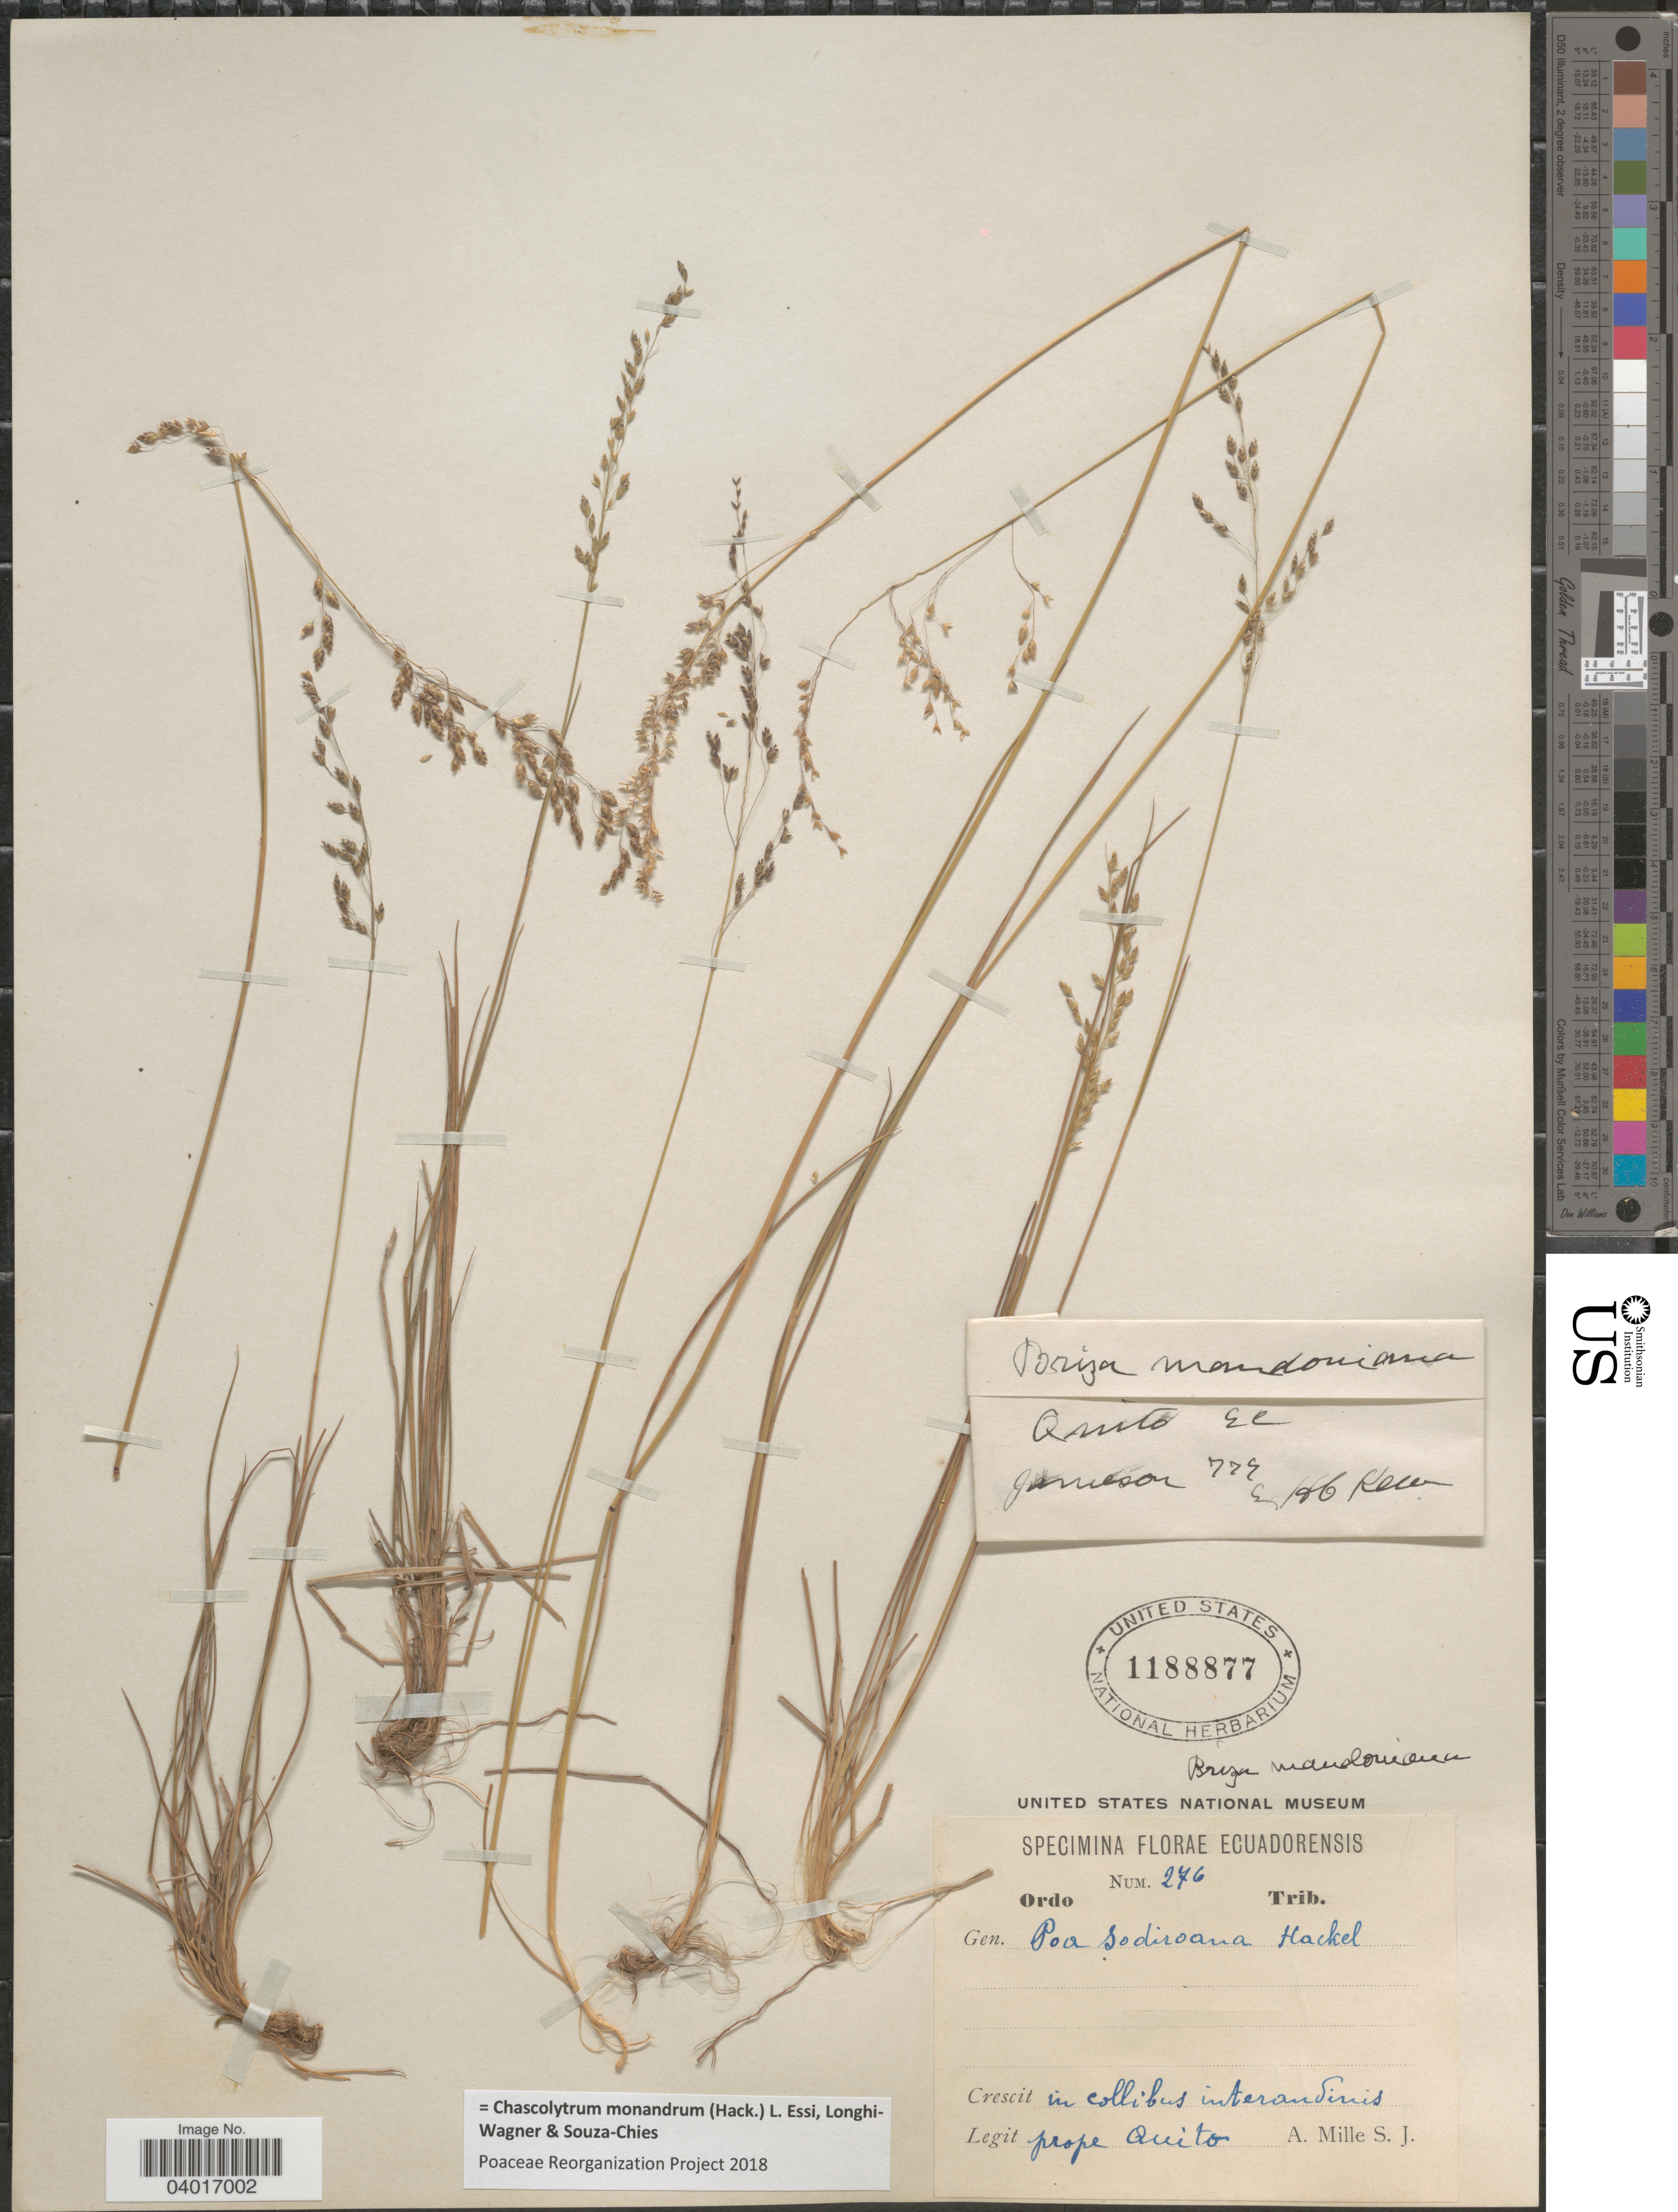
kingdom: Plantae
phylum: Tracheophyta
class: Liliopsida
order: Poales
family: Poaceae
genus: Chascolytrum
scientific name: Chascolytrum monandrum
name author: (Hack.) L. Essi et al.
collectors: A. Mille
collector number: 276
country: Ecuador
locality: In collibus interandinis. Prope Quito.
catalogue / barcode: US 1188877